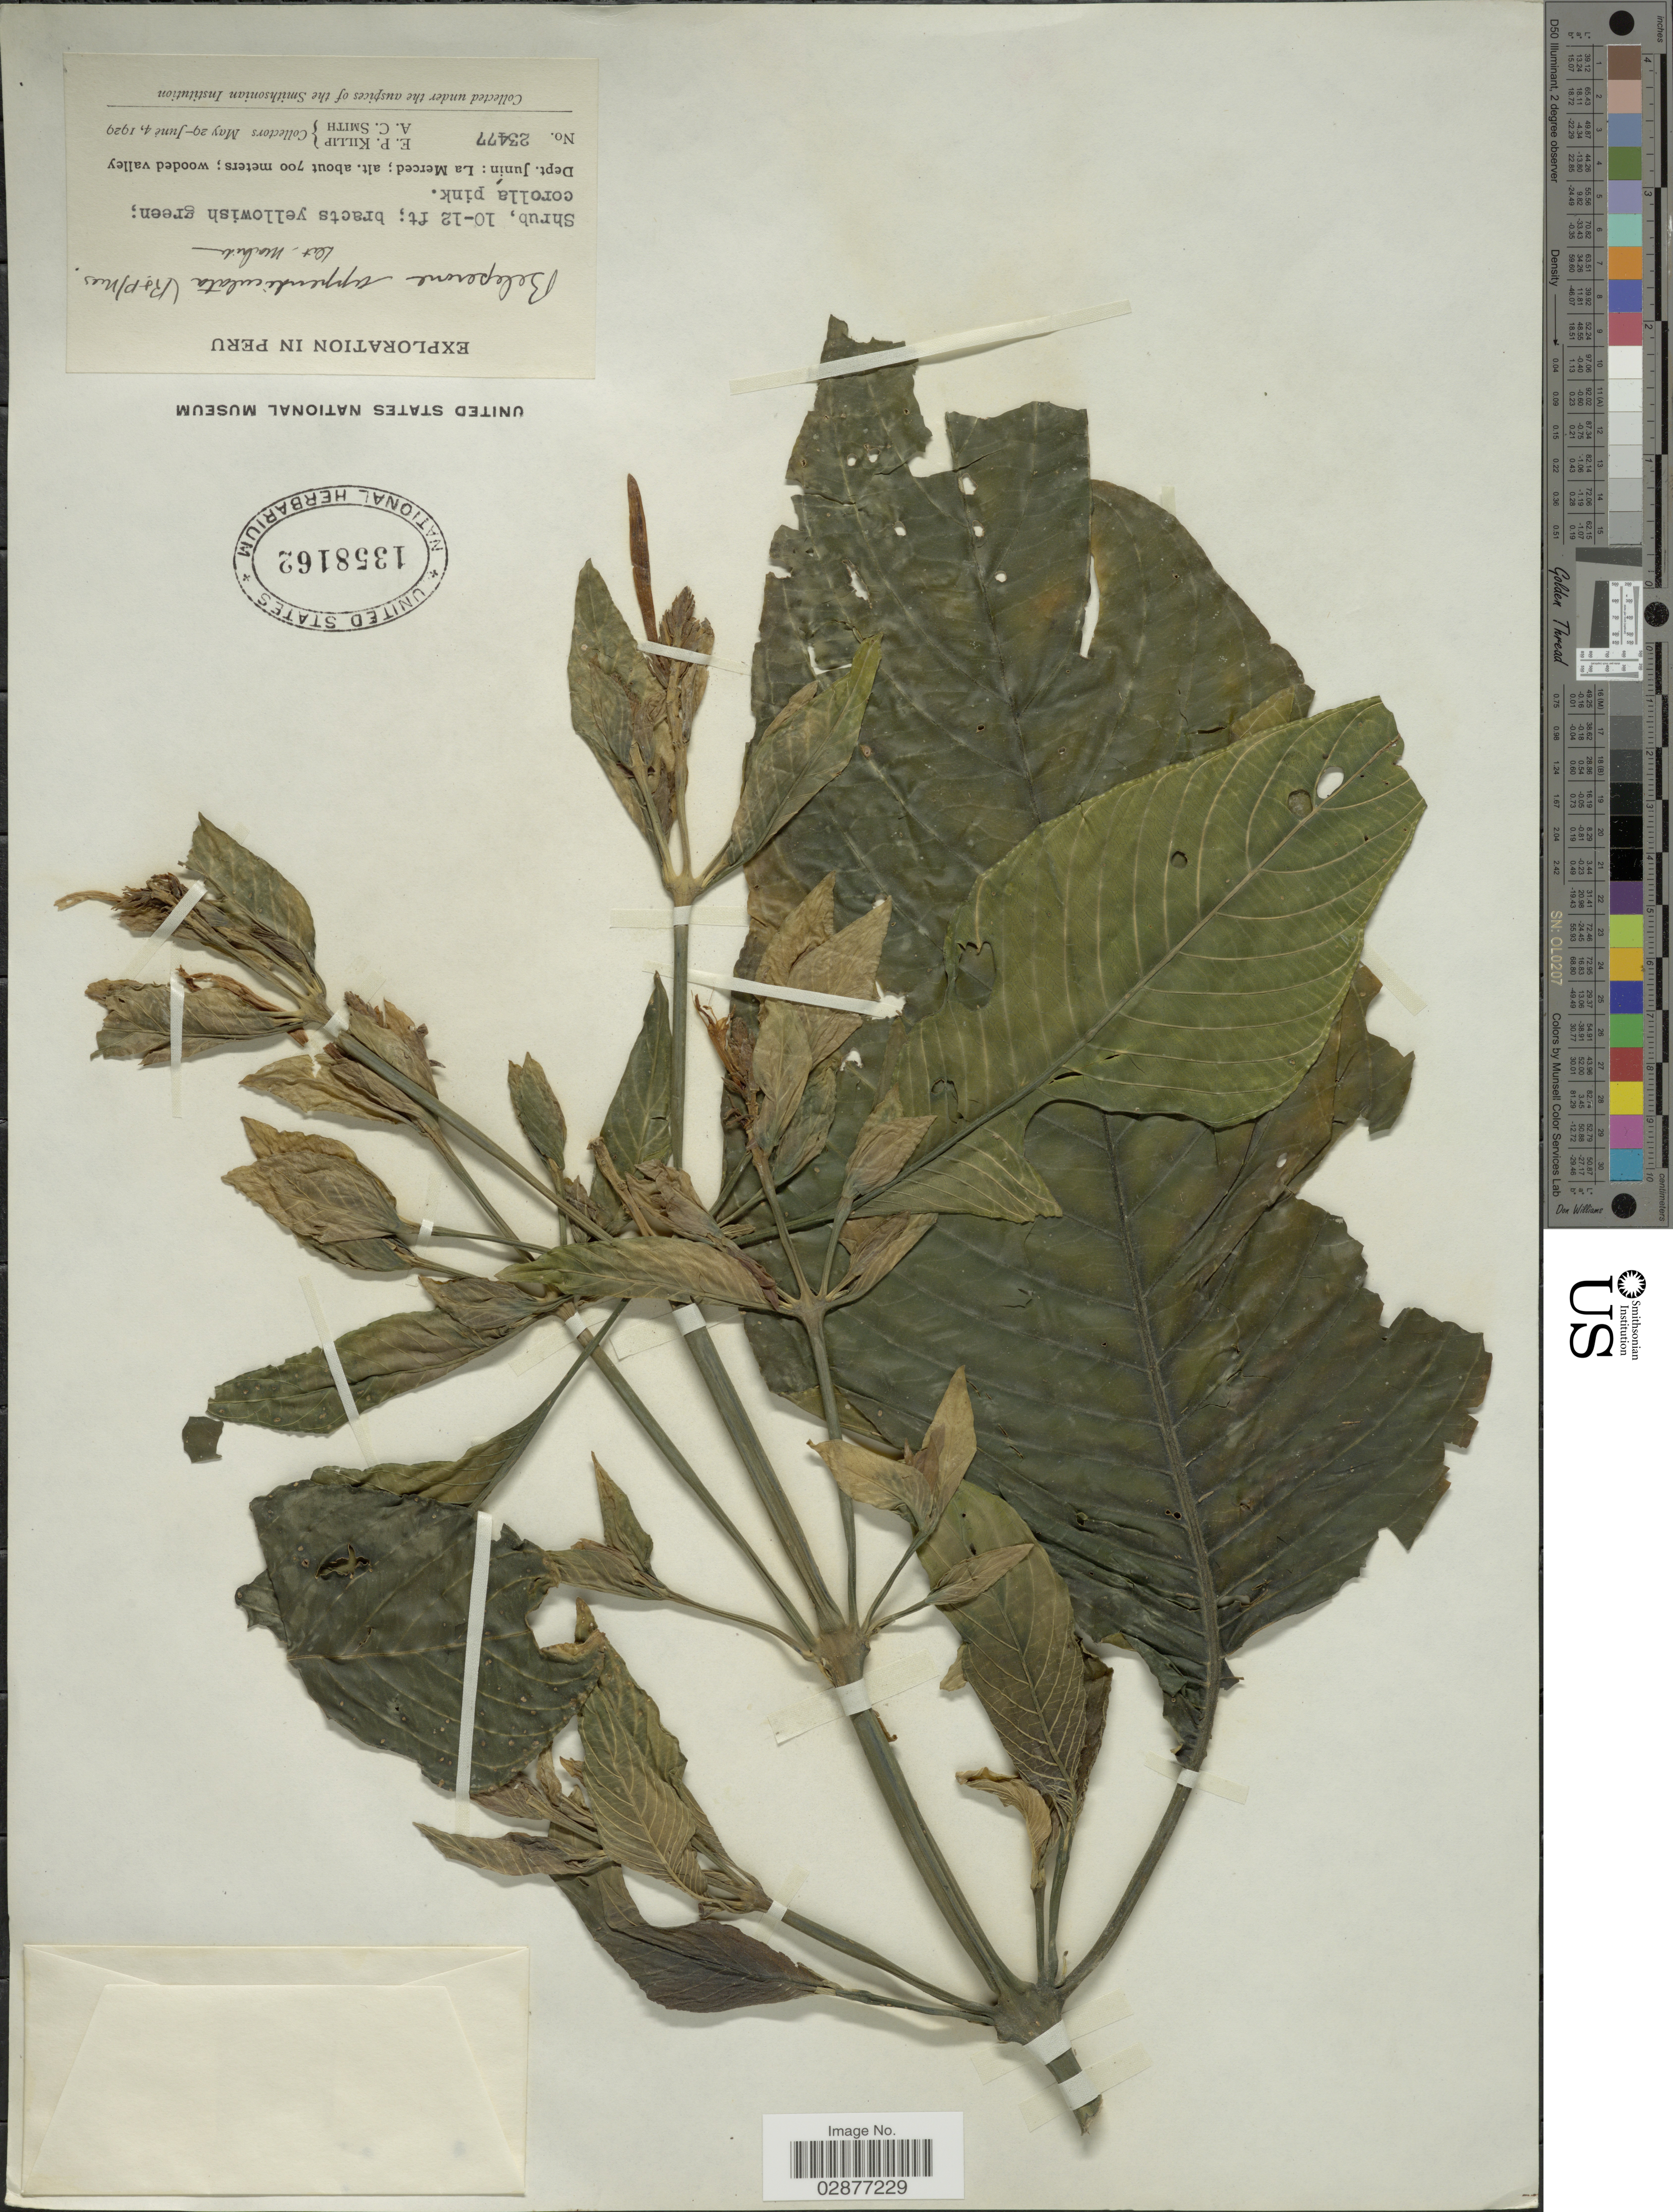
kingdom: Plantae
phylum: Tracheophyta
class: Magnoliopsida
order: Lamiales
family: Acanthaceae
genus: Justicia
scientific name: Justicia appendiculata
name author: (Ruiz & Pav.) Vahl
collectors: E. P. Killip & A. C. Smith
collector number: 23477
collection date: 1929-05-29/1929-06-04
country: Peru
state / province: Junín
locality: Dept. Junín: La Merced.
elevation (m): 700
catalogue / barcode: US 1358162